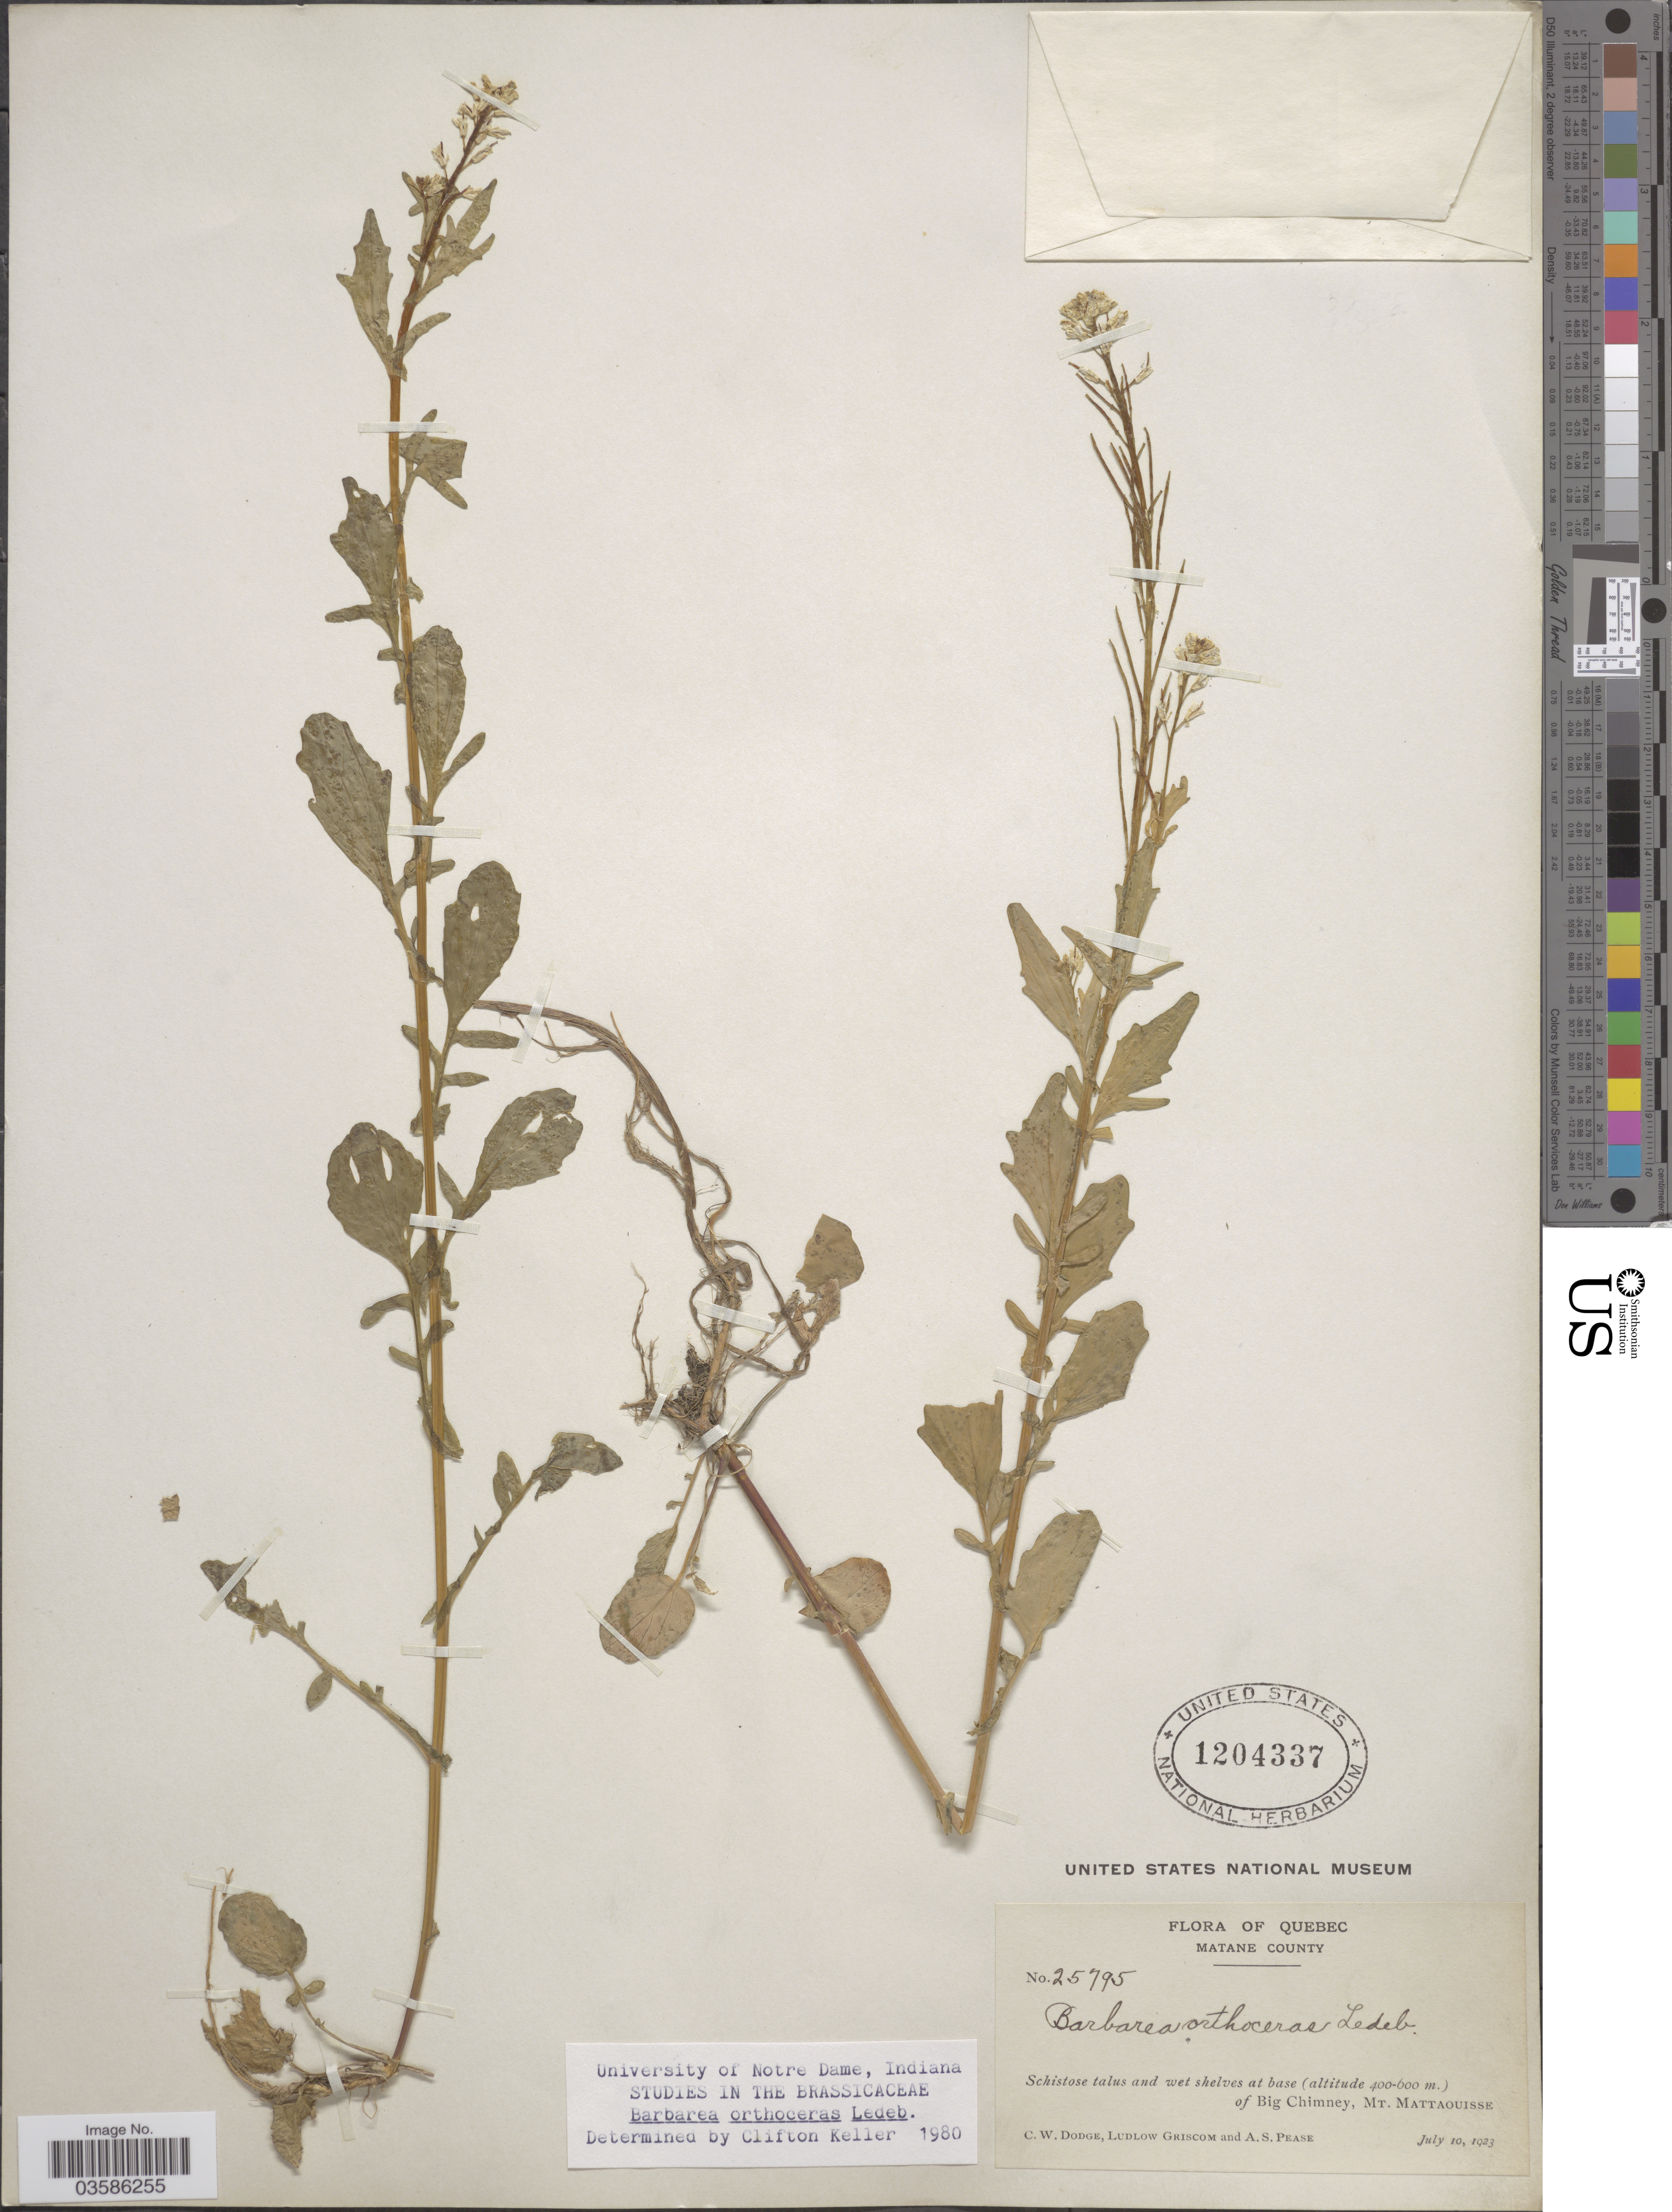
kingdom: Plantae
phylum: Tracheophyta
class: Magnoliopsida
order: Brassicales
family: Brassicaceae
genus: Barbarea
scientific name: Barbarea orthoceras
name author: Ledeb.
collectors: C. Dodge, L. Griscom & A. S. Pease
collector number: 25795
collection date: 1923-07-10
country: Canada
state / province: Quebec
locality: Matane County. Base of Big Chimney, Mt. Mattaouisse.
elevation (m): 400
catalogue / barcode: US 1204337